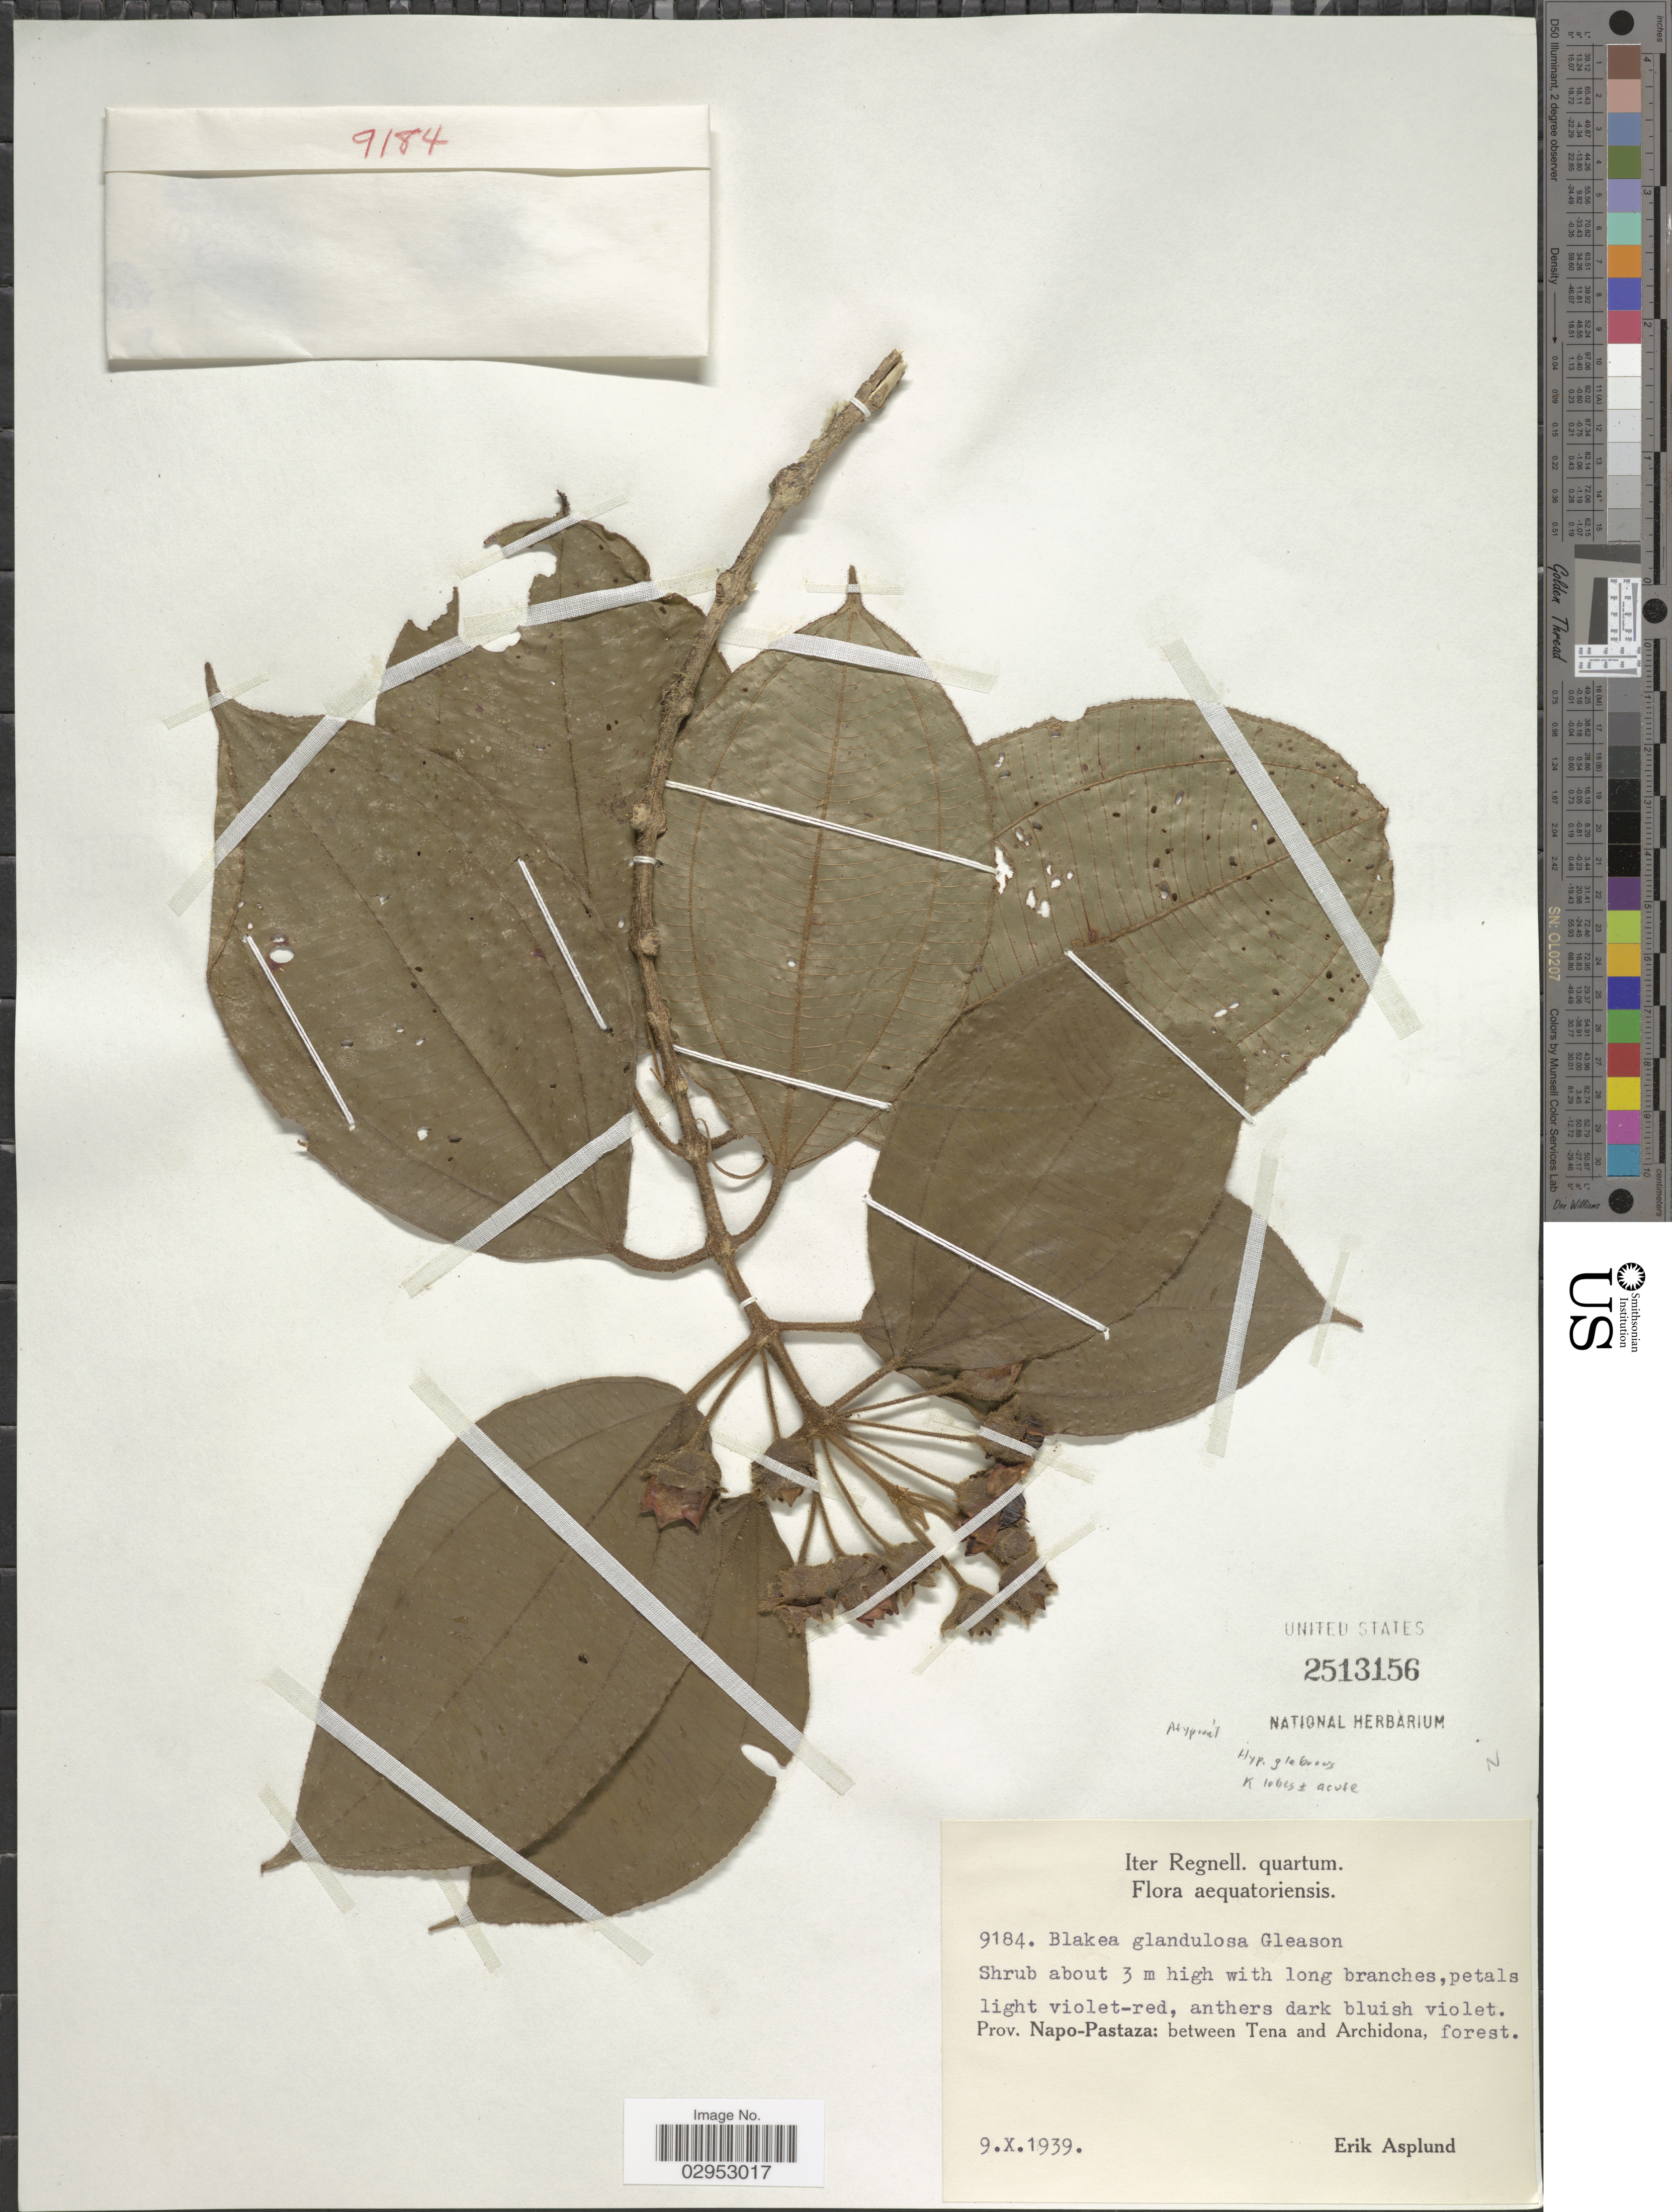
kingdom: Plantae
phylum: Tracheophyta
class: Magnoliopsida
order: Myrtales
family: Melastomataceae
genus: Blakea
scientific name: Blakea glandulosa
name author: Gleason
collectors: E. Asplund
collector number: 9184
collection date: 1939-10-09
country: Ecuador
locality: Prov. Napo-Pastaza: between Tena and Archidona.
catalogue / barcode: US 2513156